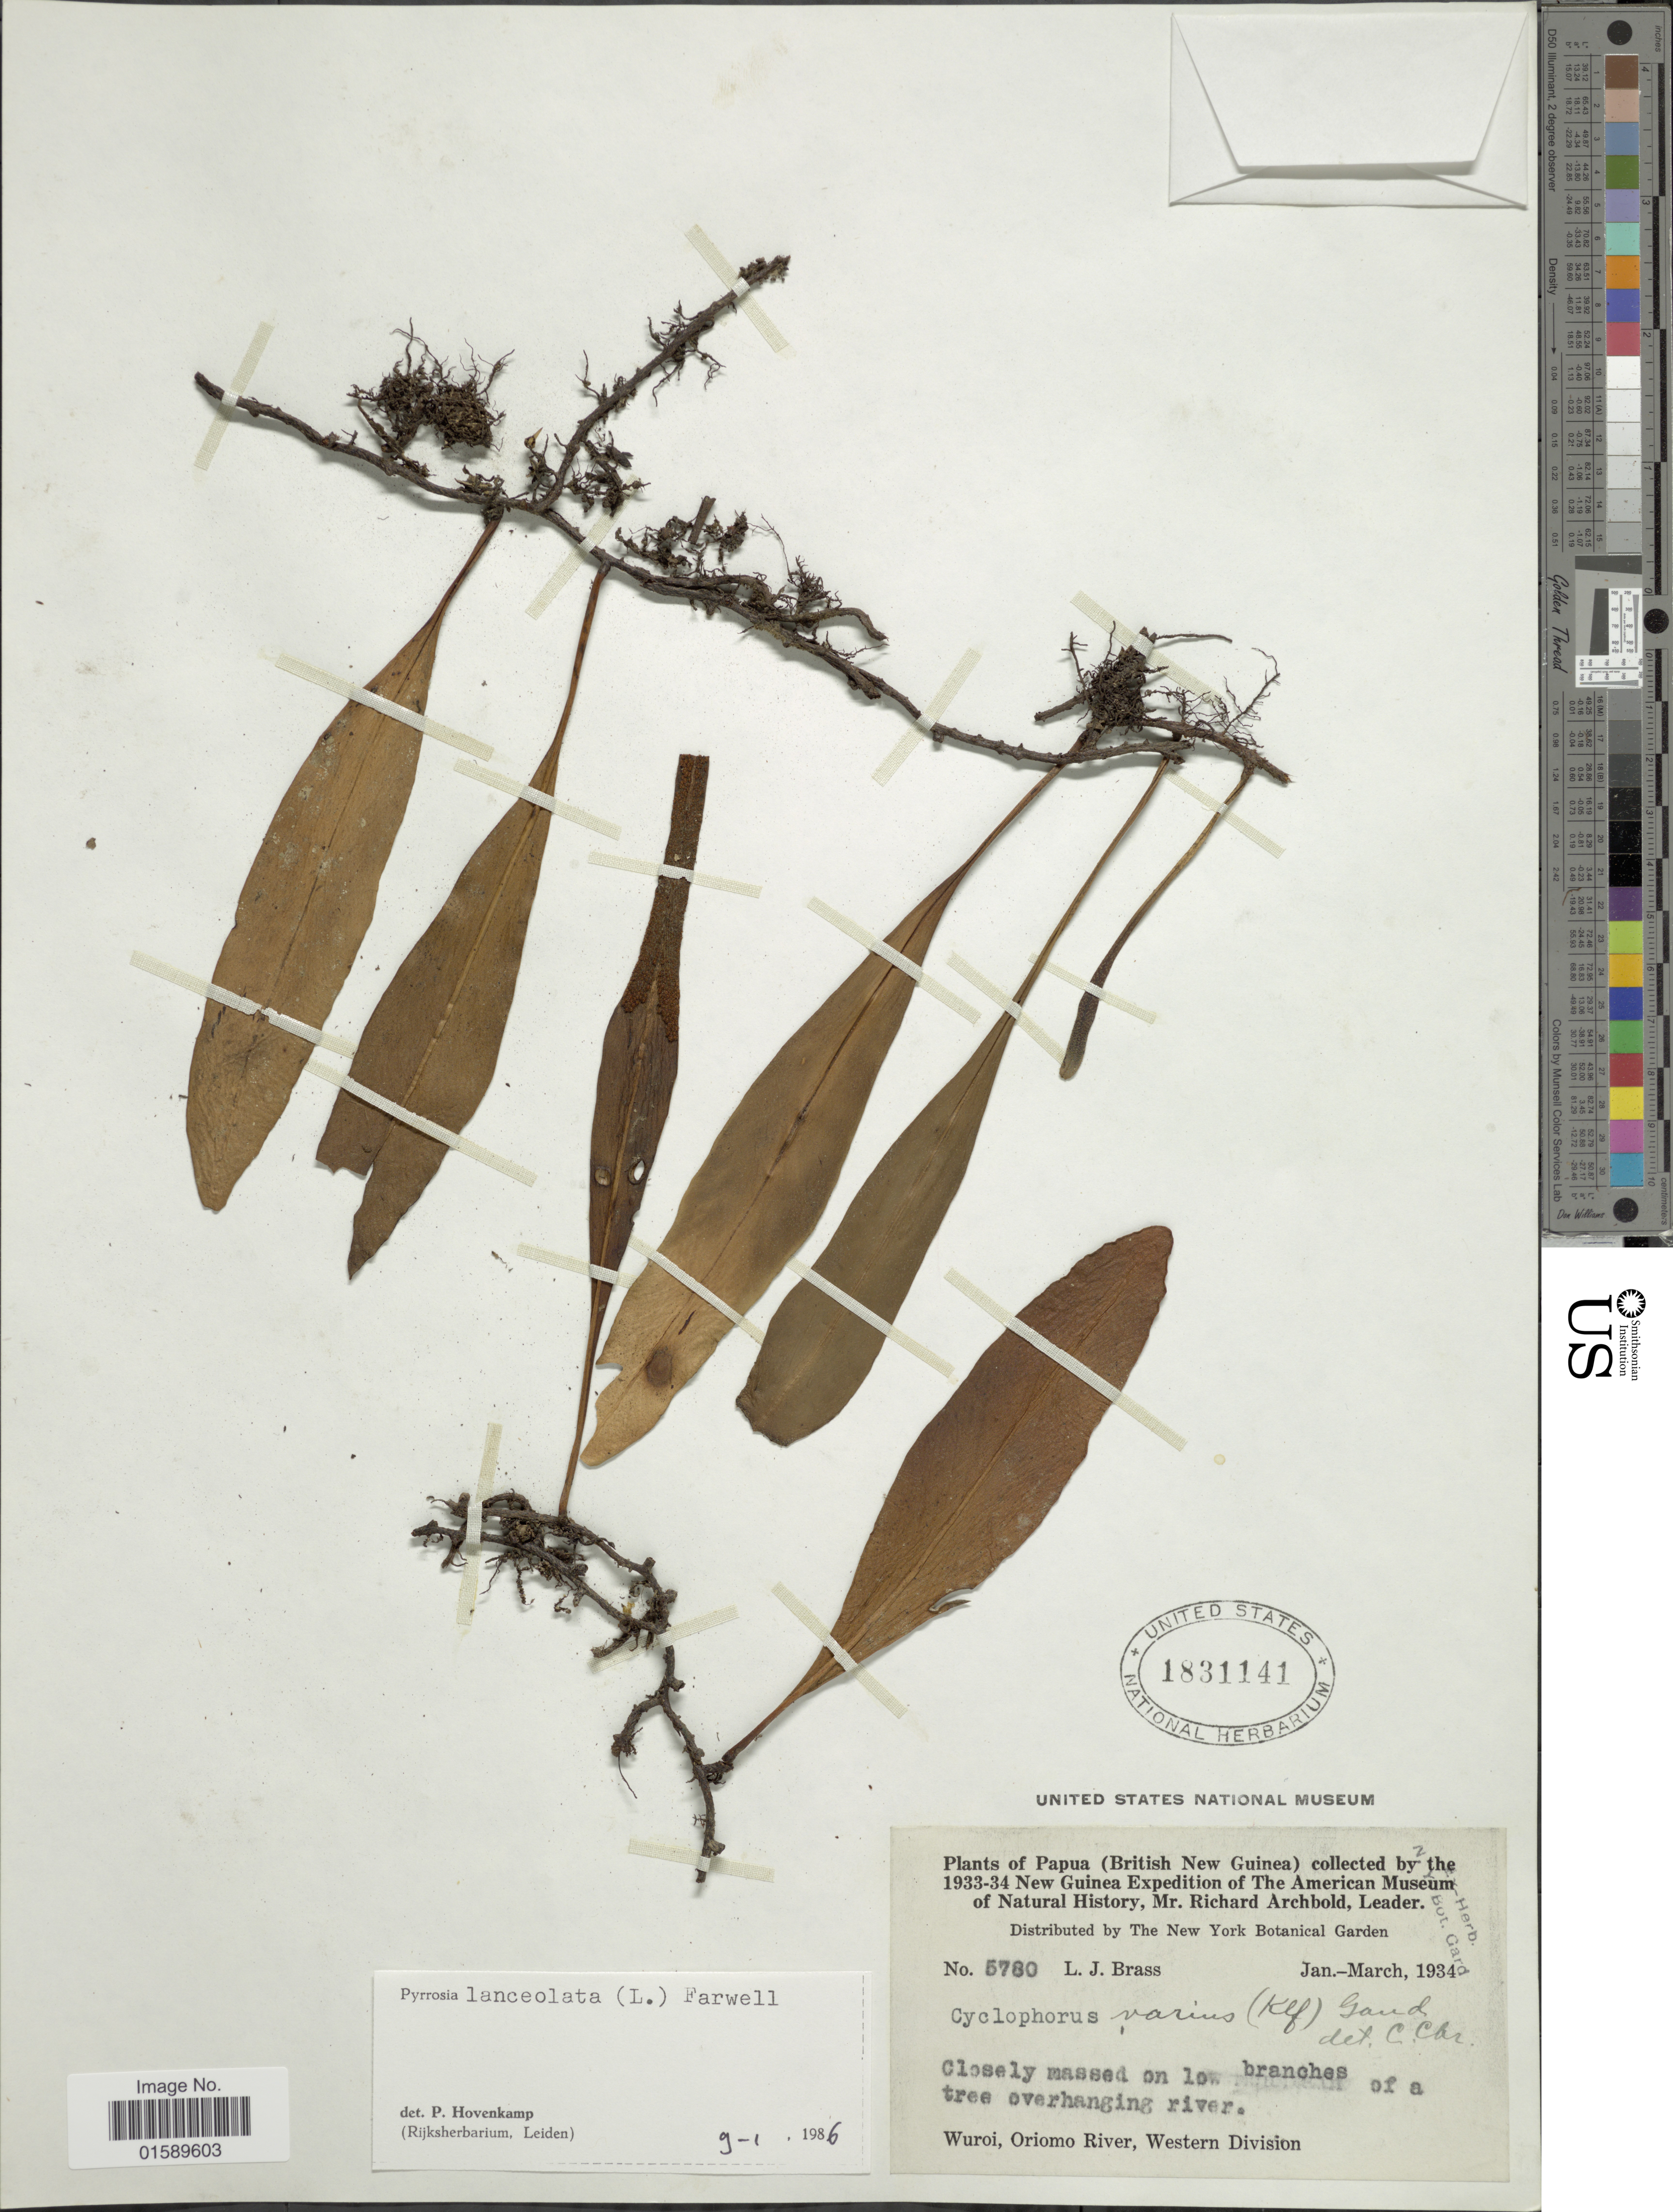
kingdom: Plantae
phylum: Tracheophyta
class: Polypodiopsida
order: Polypodiales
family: Polypodiaceae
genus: Pyrrosia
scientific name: Pyrrosia lanceolata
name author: (L.) Farw.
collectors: L. J. Brass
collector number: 5780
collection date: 1934-01/1934-03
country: Indonesia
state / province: Papua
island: New Guinea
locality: Papua (British New Guinea), Wuroi, Oroimo River, Western Division.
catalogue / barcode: US 1831141